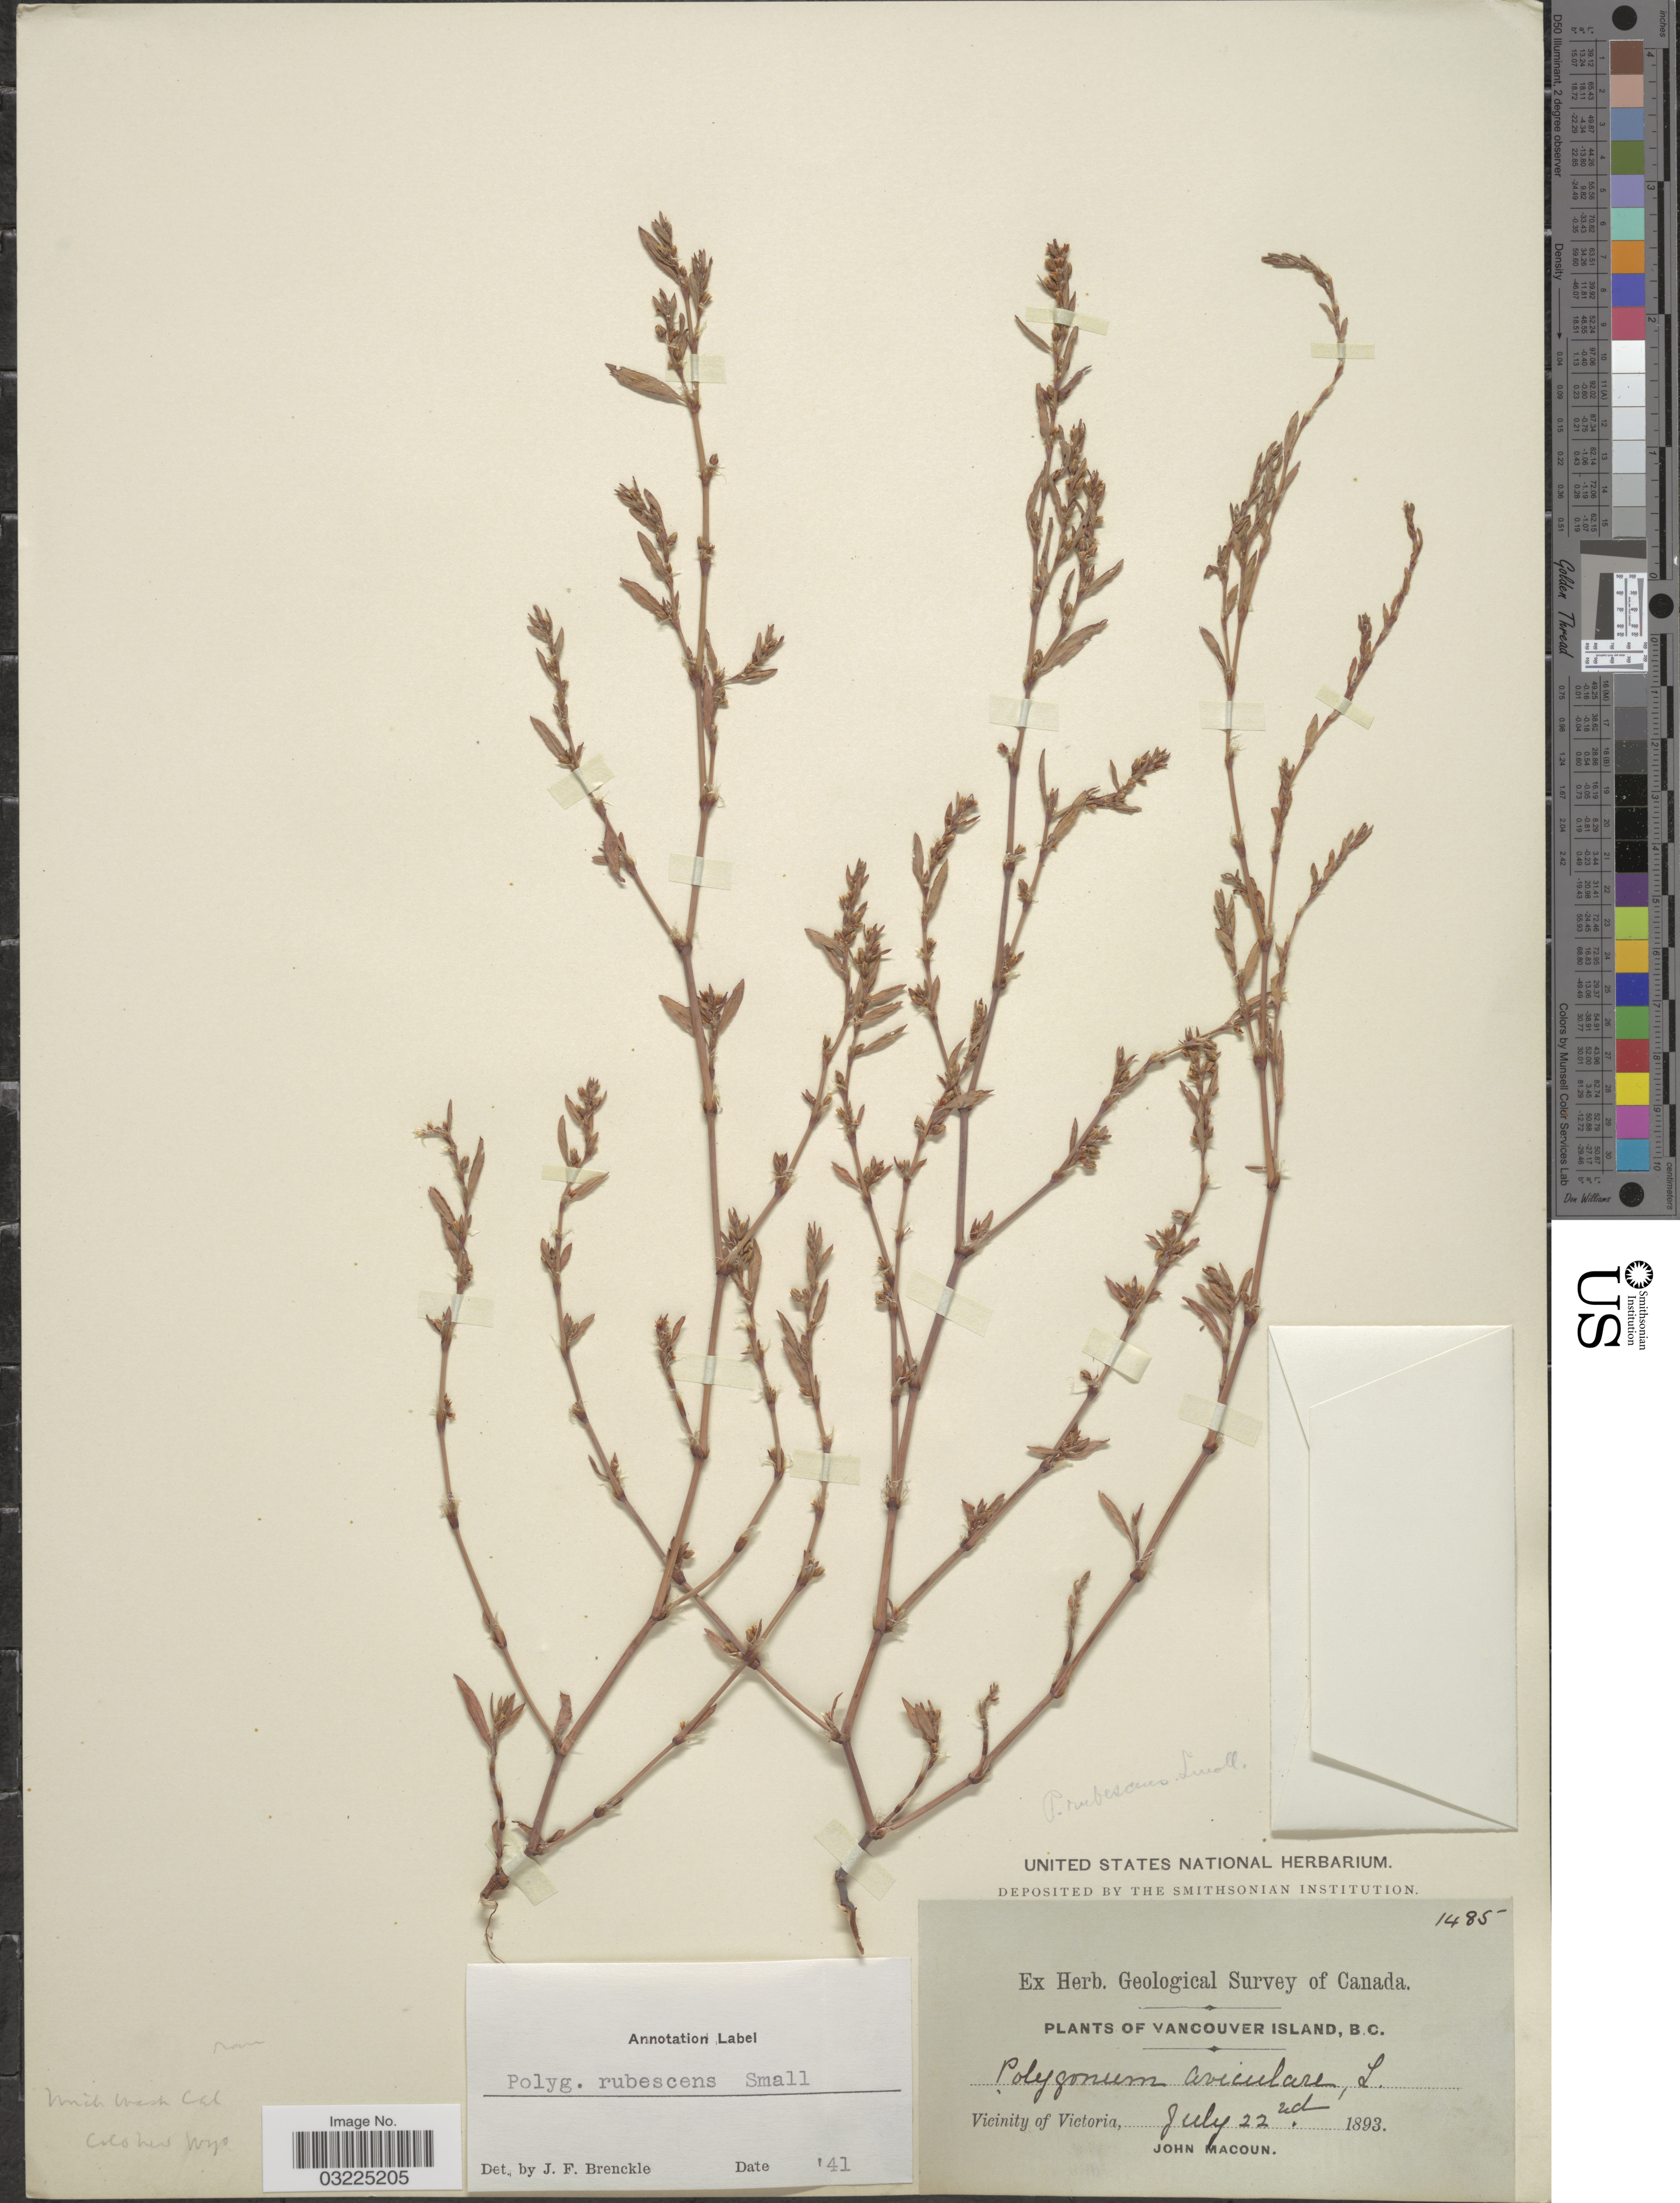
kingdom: Plantae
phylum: Tracheophyta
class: Magnoliopsida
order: Caryophyllales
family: Polygonaceae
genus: Polygonum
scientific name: Polygonum rubescens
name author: Small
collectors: J. Macoun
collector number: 1485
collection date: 1893-07-22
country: Canada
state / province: British Columbia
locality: Vancouver Island, Vicinity of Victoria.